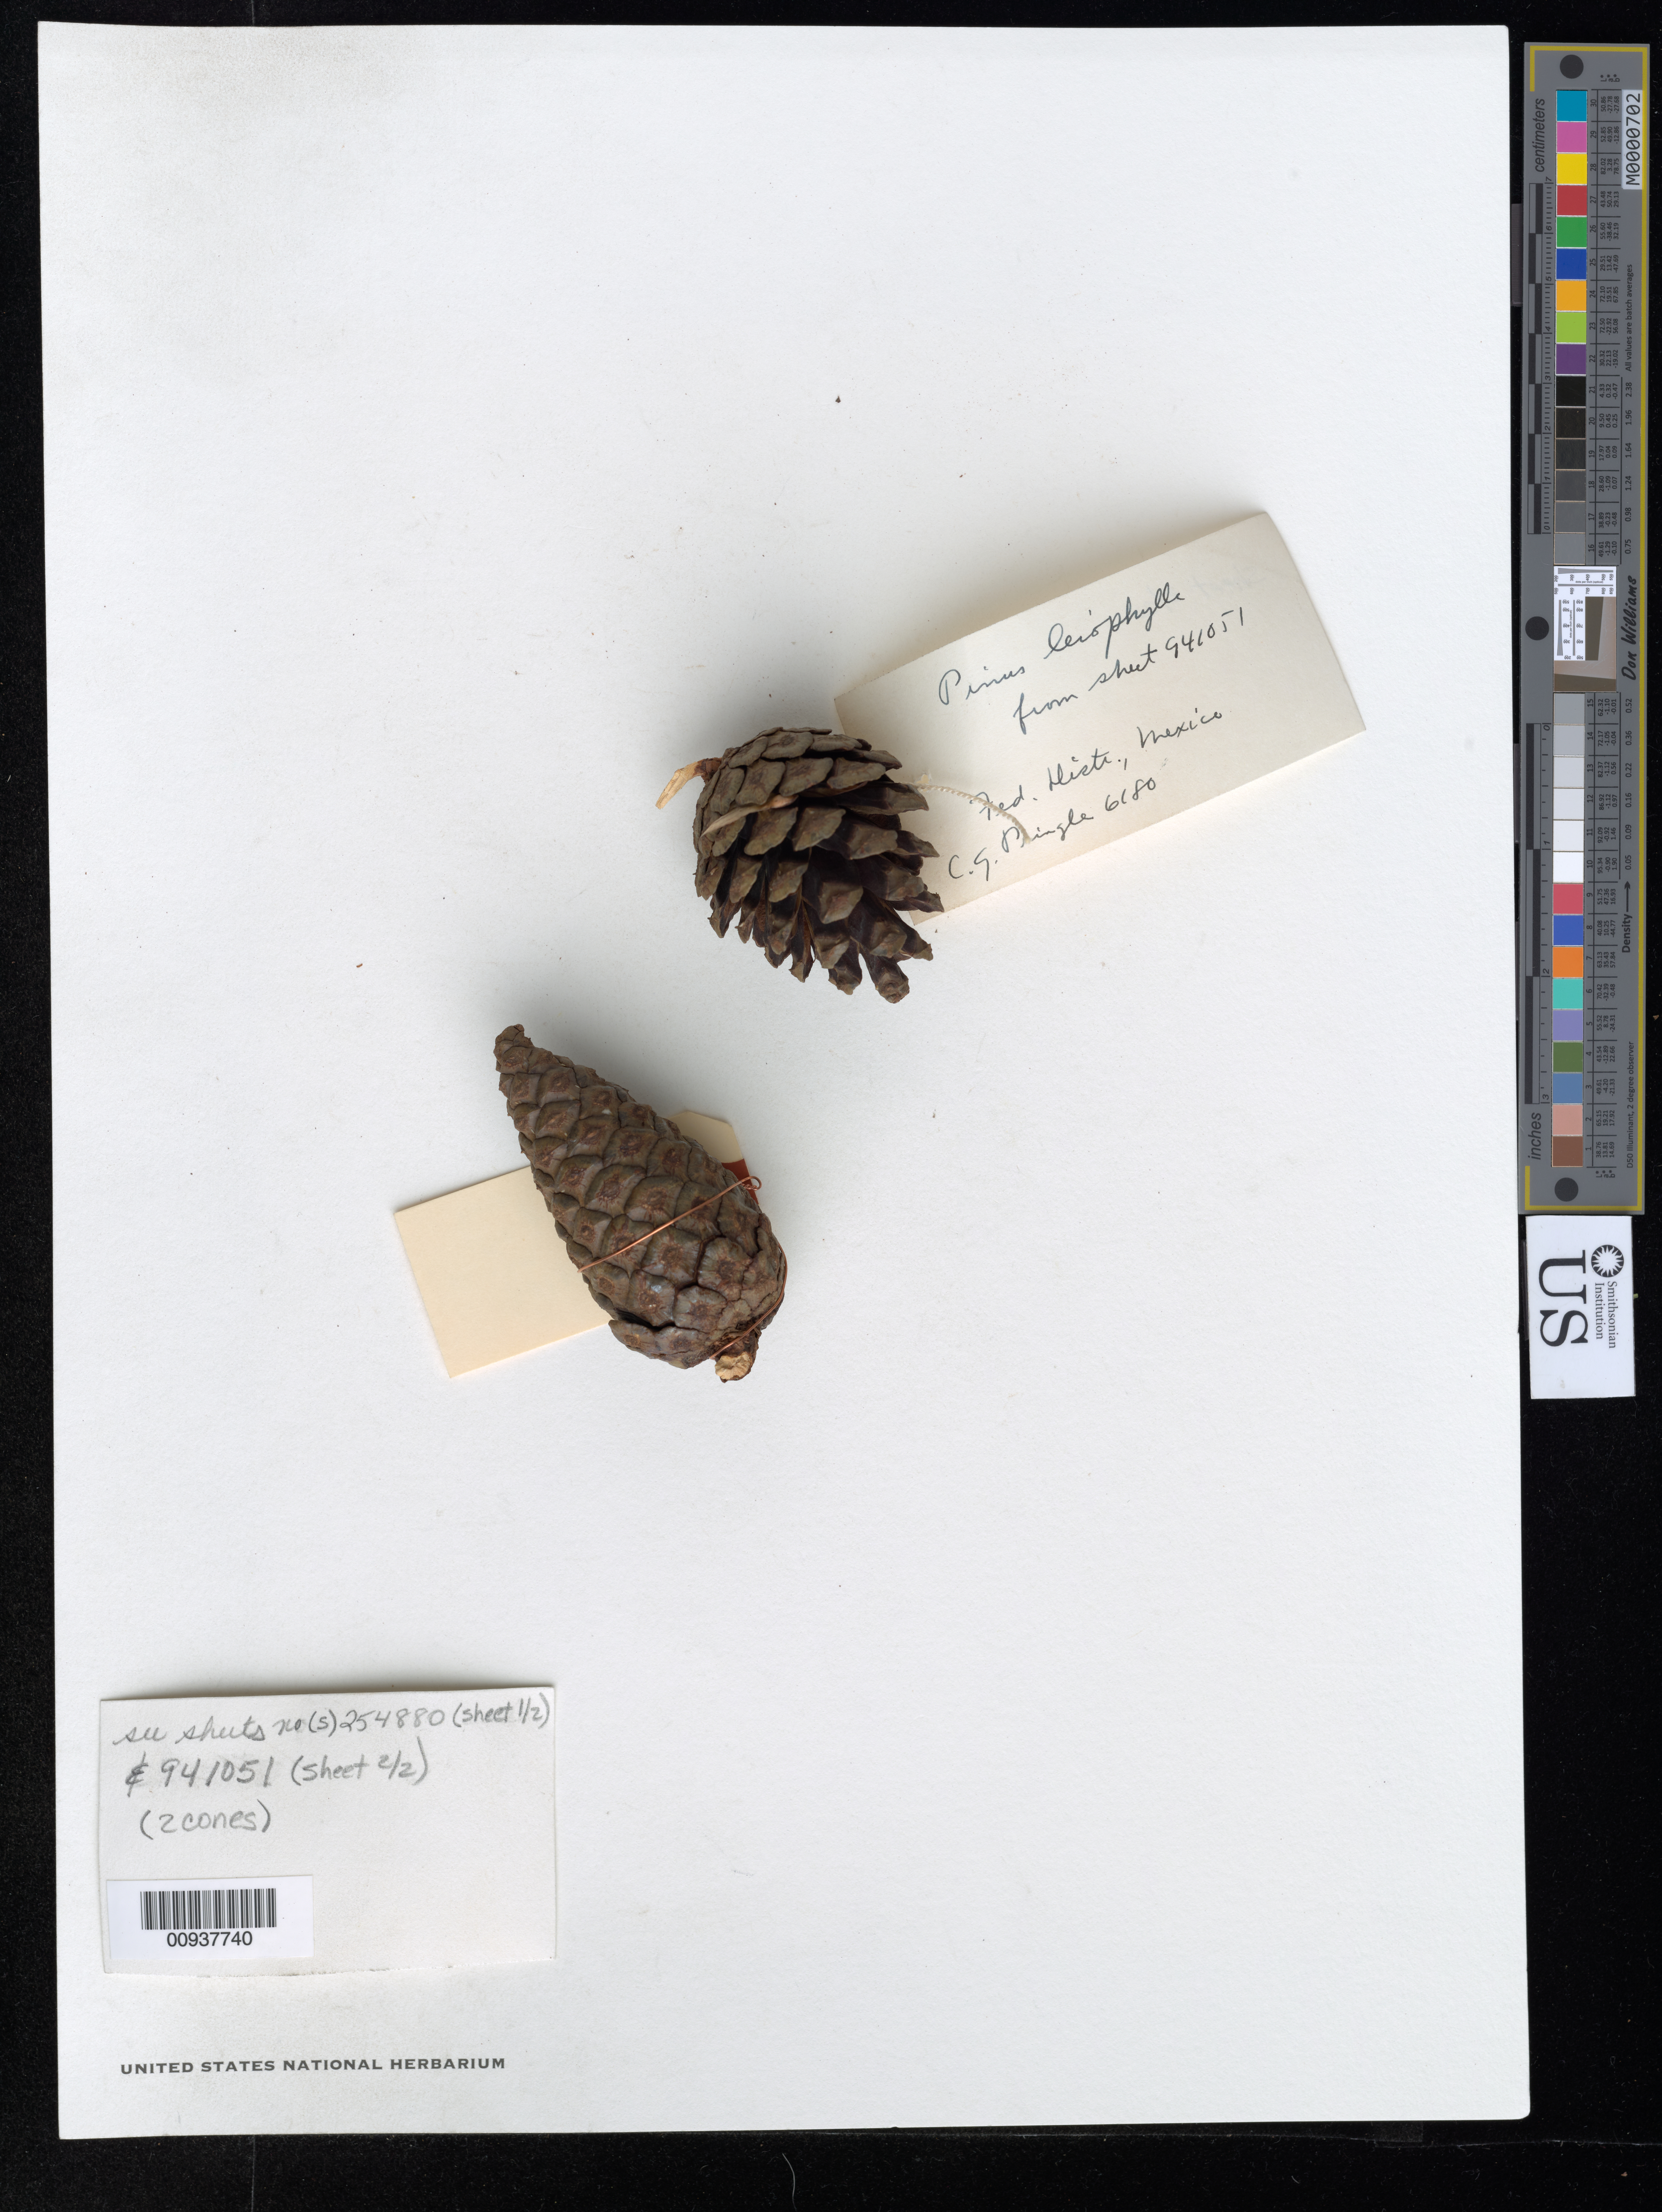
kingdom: Plantae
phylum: Tracheophyta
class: Pinopsida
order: Pinales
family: Pinaceae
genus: Pinus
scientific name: Pinus leiophylla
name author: Schiede ex Schltdl. & Cham.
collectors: C. G. Pringle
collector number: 6180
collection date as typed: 02 Nov 1895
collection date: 1895-11-02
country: Mexico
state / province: Distrito Federal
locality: Sierra de Ajusco.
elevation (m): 2286